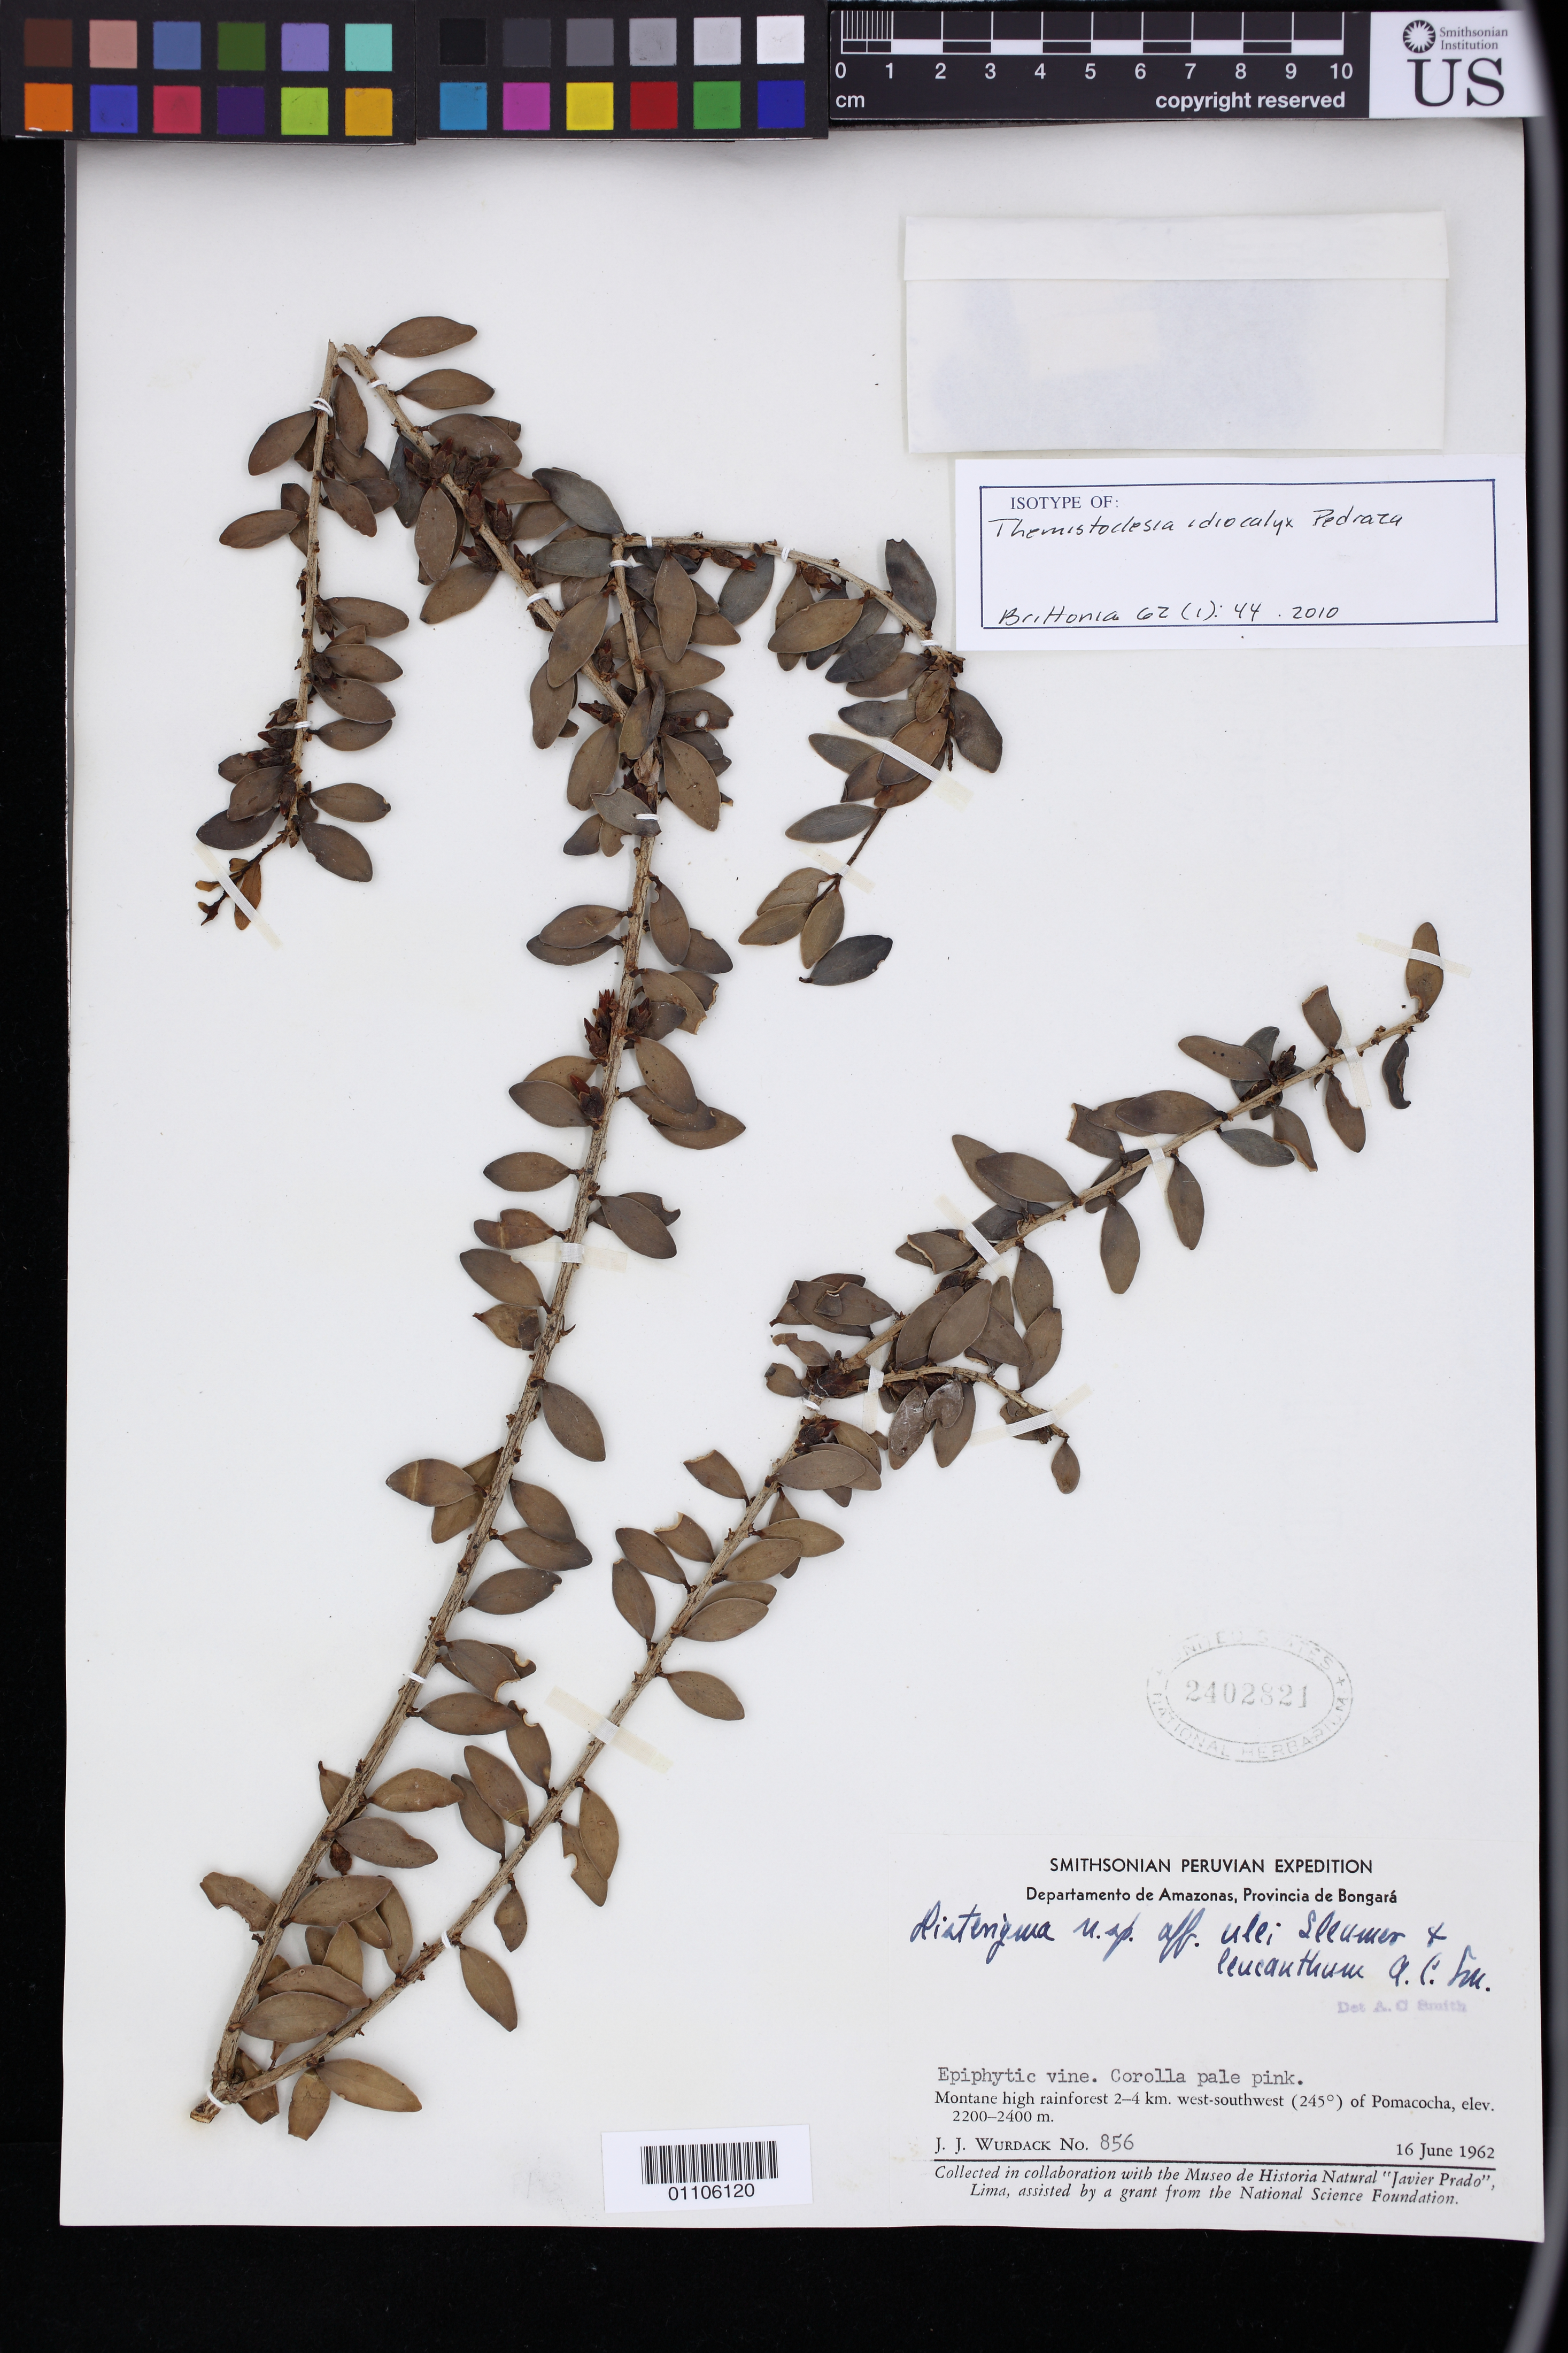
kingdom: Plantae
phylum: Tracheophyta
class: Magnoliopsida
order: Ericales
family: Ericaceae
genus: Themistoclesia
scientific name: Themistoclesia idiocalyx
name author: Pedraza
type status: Isotype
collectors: J. J. Wurdack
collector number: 856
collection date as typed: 16 Jun 1962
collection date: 1962-06-16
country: Peru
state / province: Amazonas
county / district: Bongará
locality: Departmento de Amazonas, Provincia de Bongará. 2-4 km west-southwest of Pomacocha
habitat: Montane high rainforest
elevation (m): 2200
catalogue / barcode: US 2402821